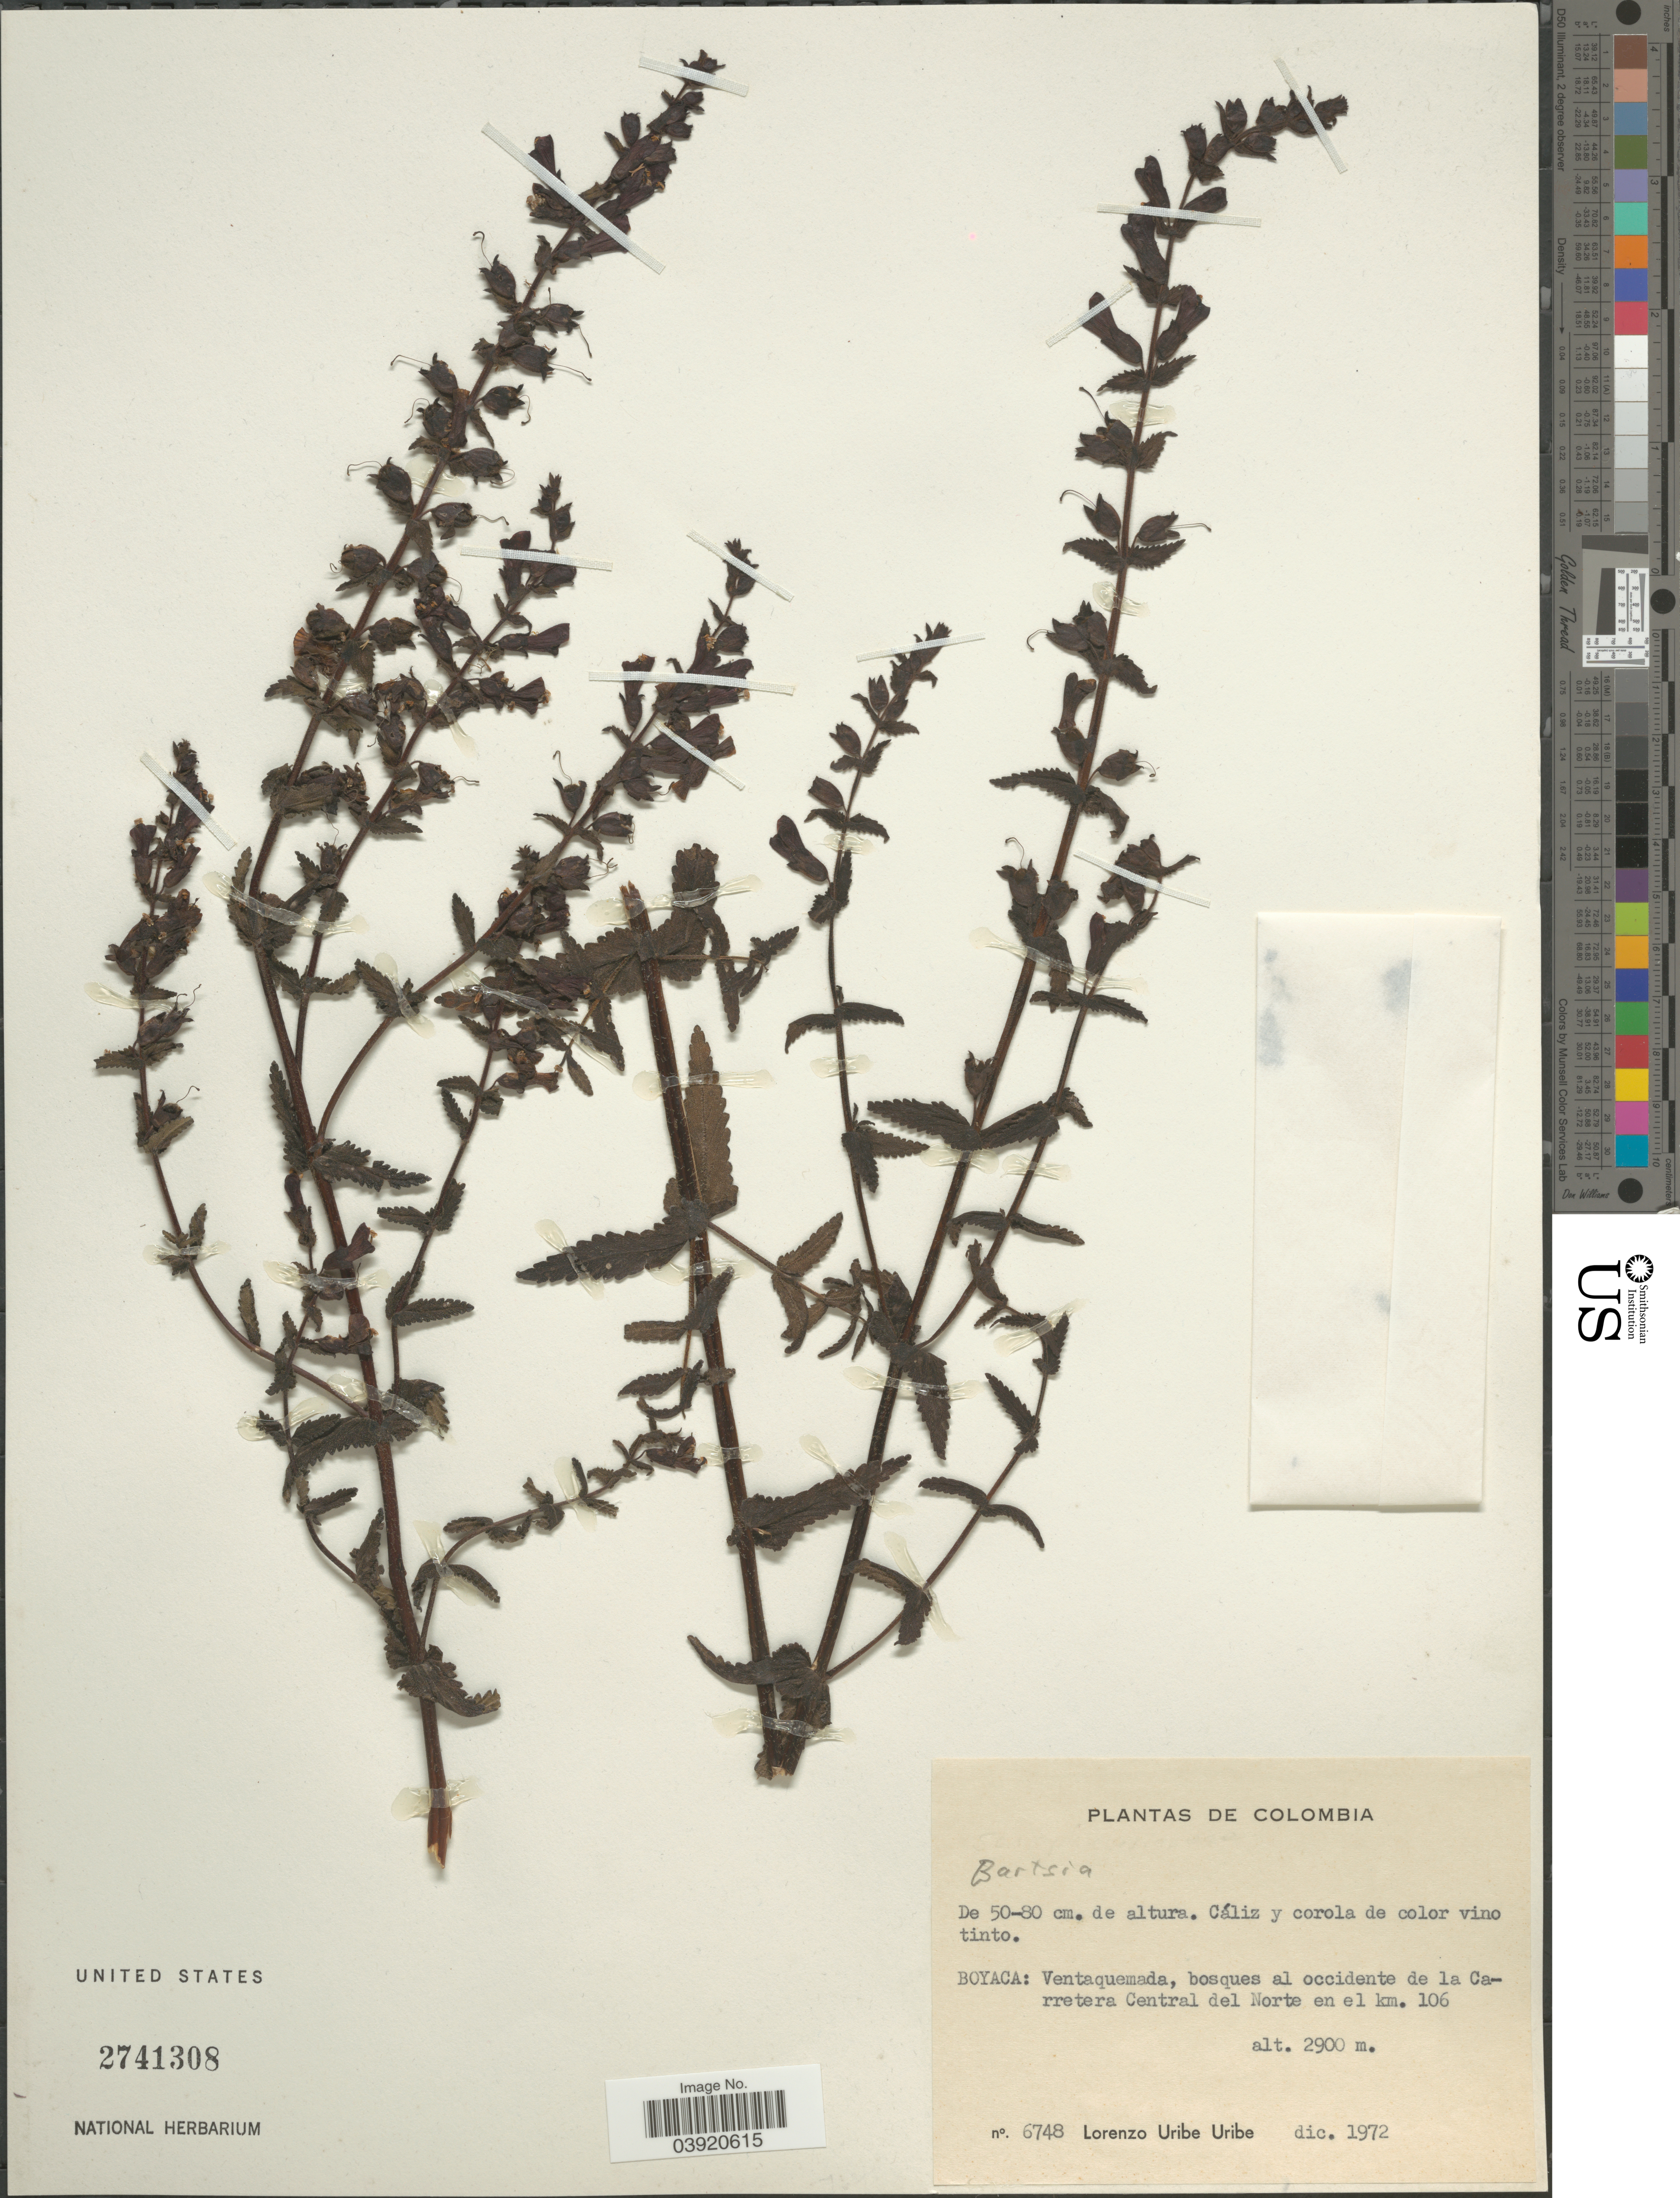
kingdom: Plantae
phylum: Tracheophyta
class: Magnoliopsida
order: Lamiales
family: Orobanchaceae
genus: Bartsia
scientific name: Bartsia sp.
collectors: L. Uribe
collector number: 6748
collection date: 1972-12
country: Colombia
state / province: Boyacá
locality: Ventaquemada, bosques al occidente de la Carretera Central del Norte en el km. 106.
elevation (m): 2900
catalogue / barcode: US 2741308